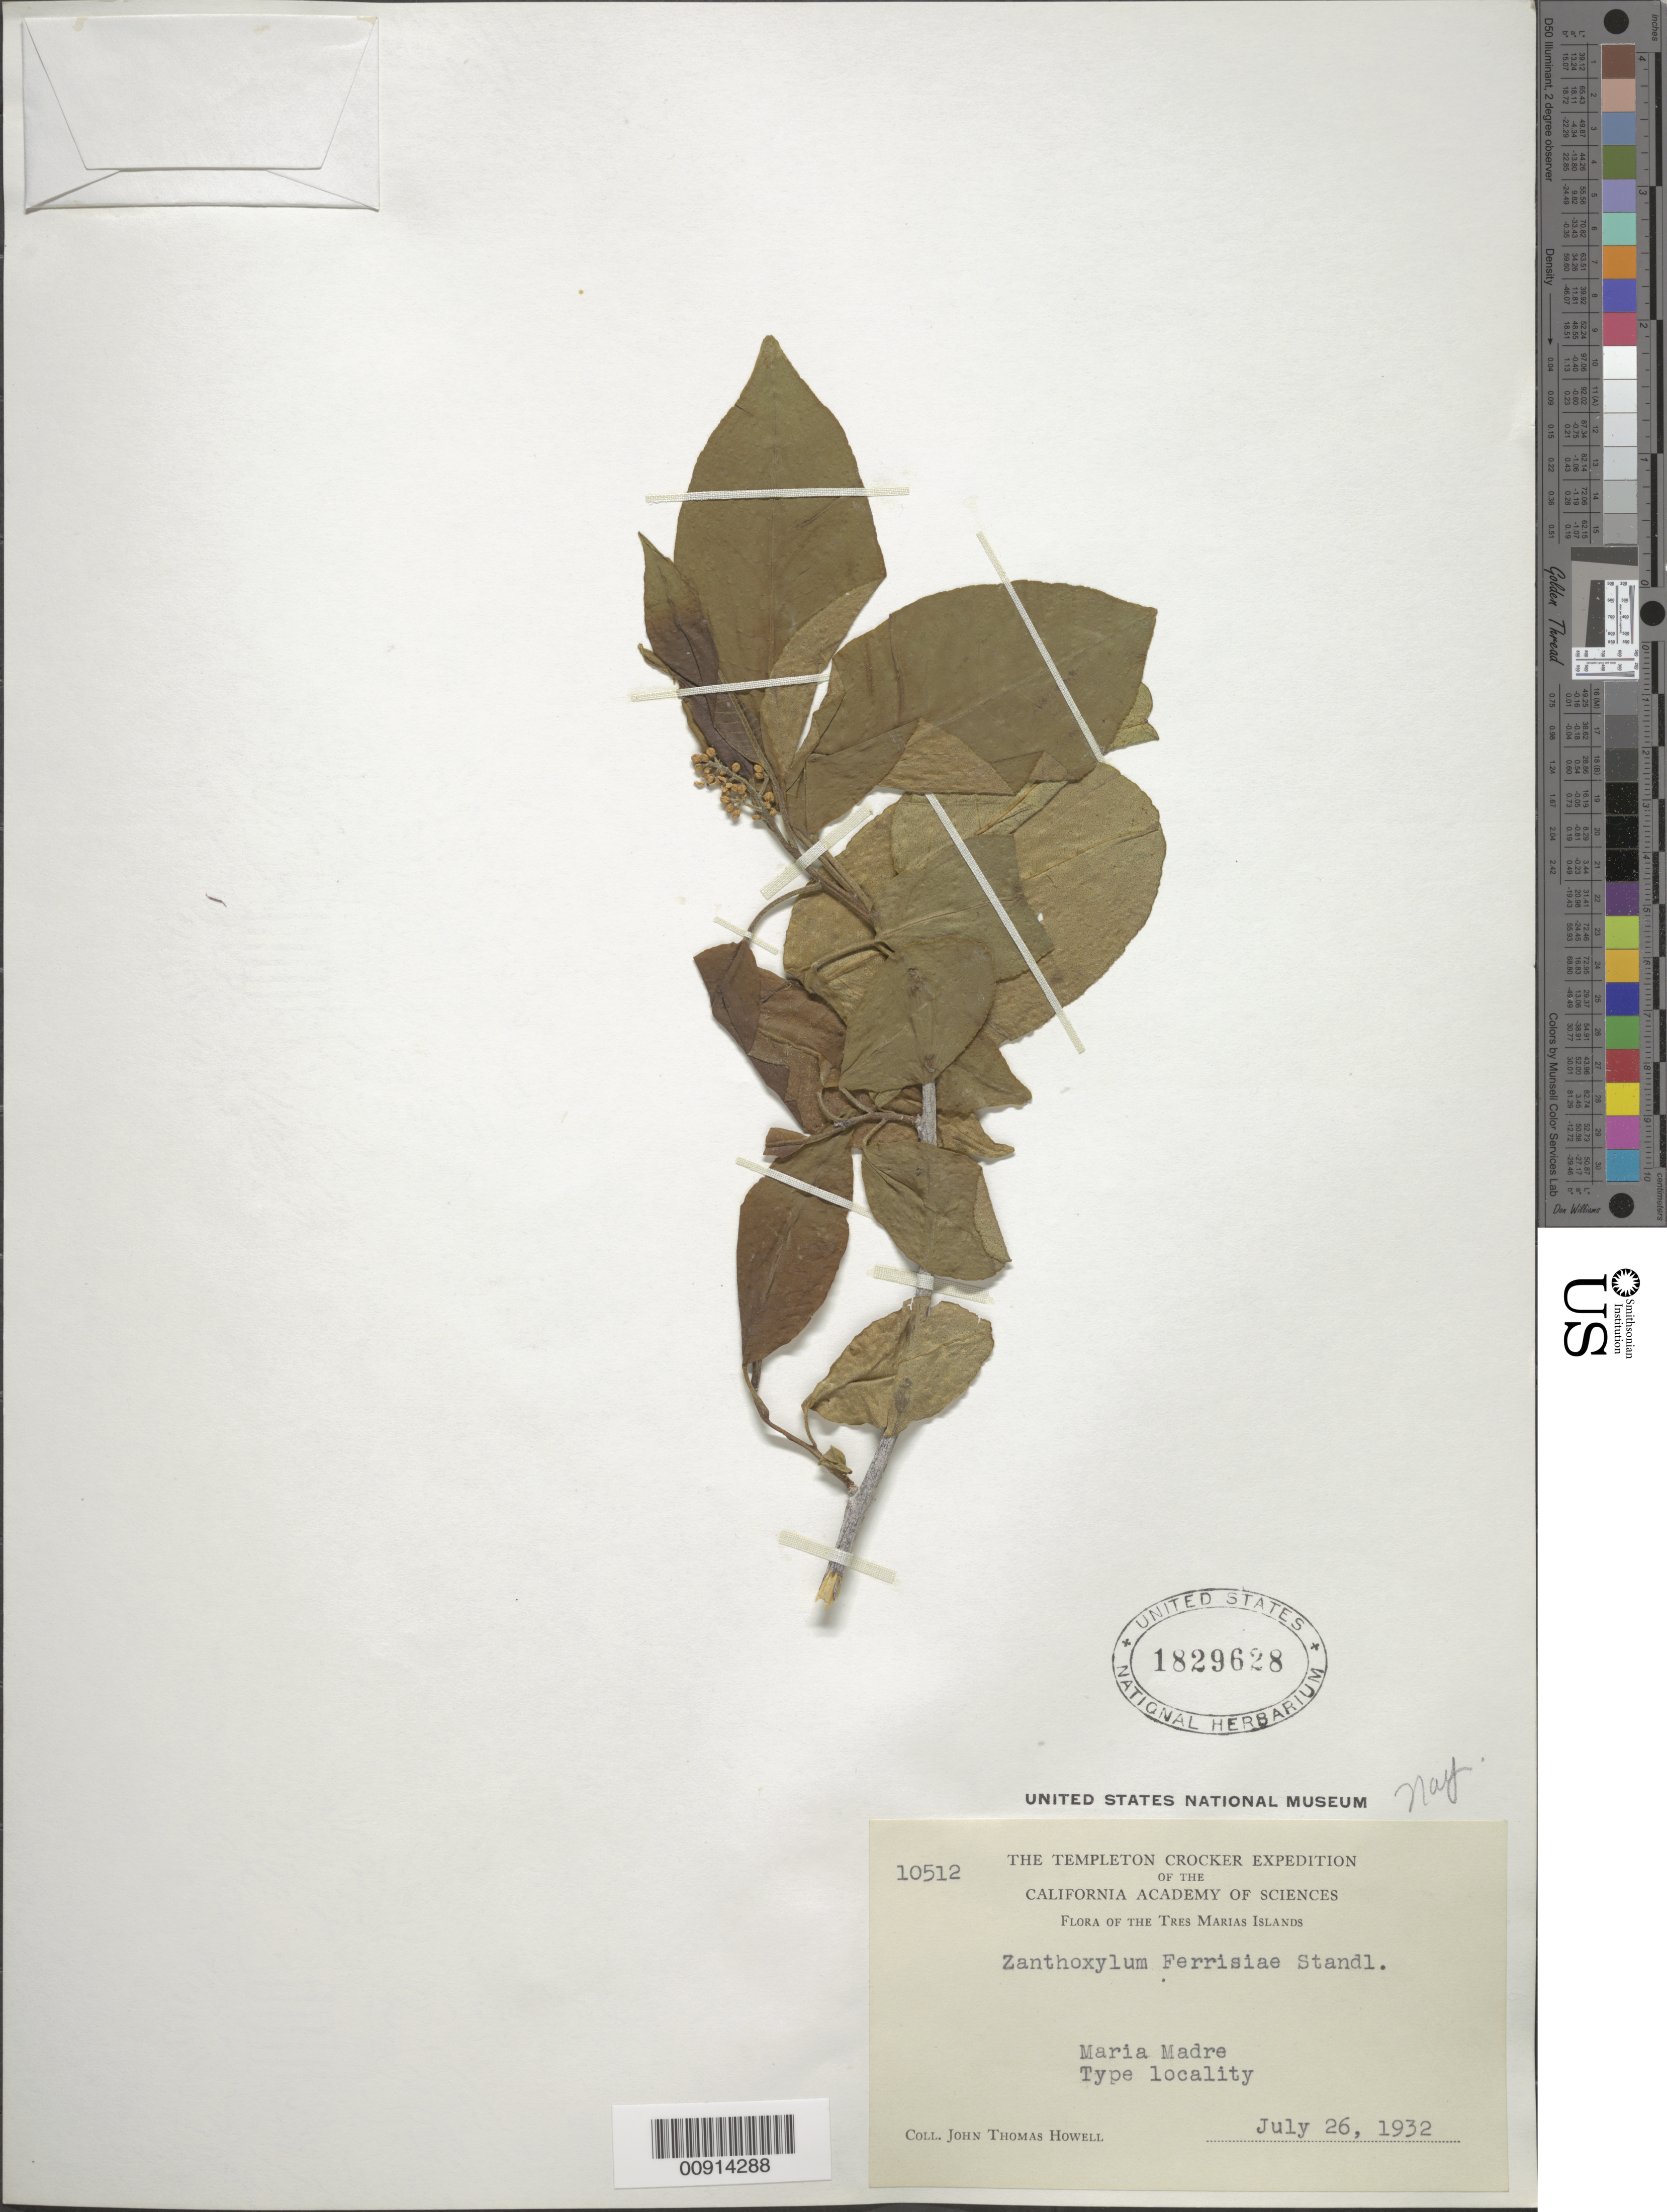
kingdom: Plantae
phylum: Tracheophyta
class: Magnoliopsida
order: Sapindales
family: Rutaceae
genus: Zanthoxylum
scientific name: Zanthoxylum ferrisiae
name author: Standl.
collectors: J. T. Howell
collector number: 10512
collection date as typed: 26 Jul 1932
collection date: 1932-07-26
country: Mexico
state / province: Nayarit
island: Maria Madre I.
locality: Maria Madre, Tres Marias lslands.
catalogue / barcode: US 1829628